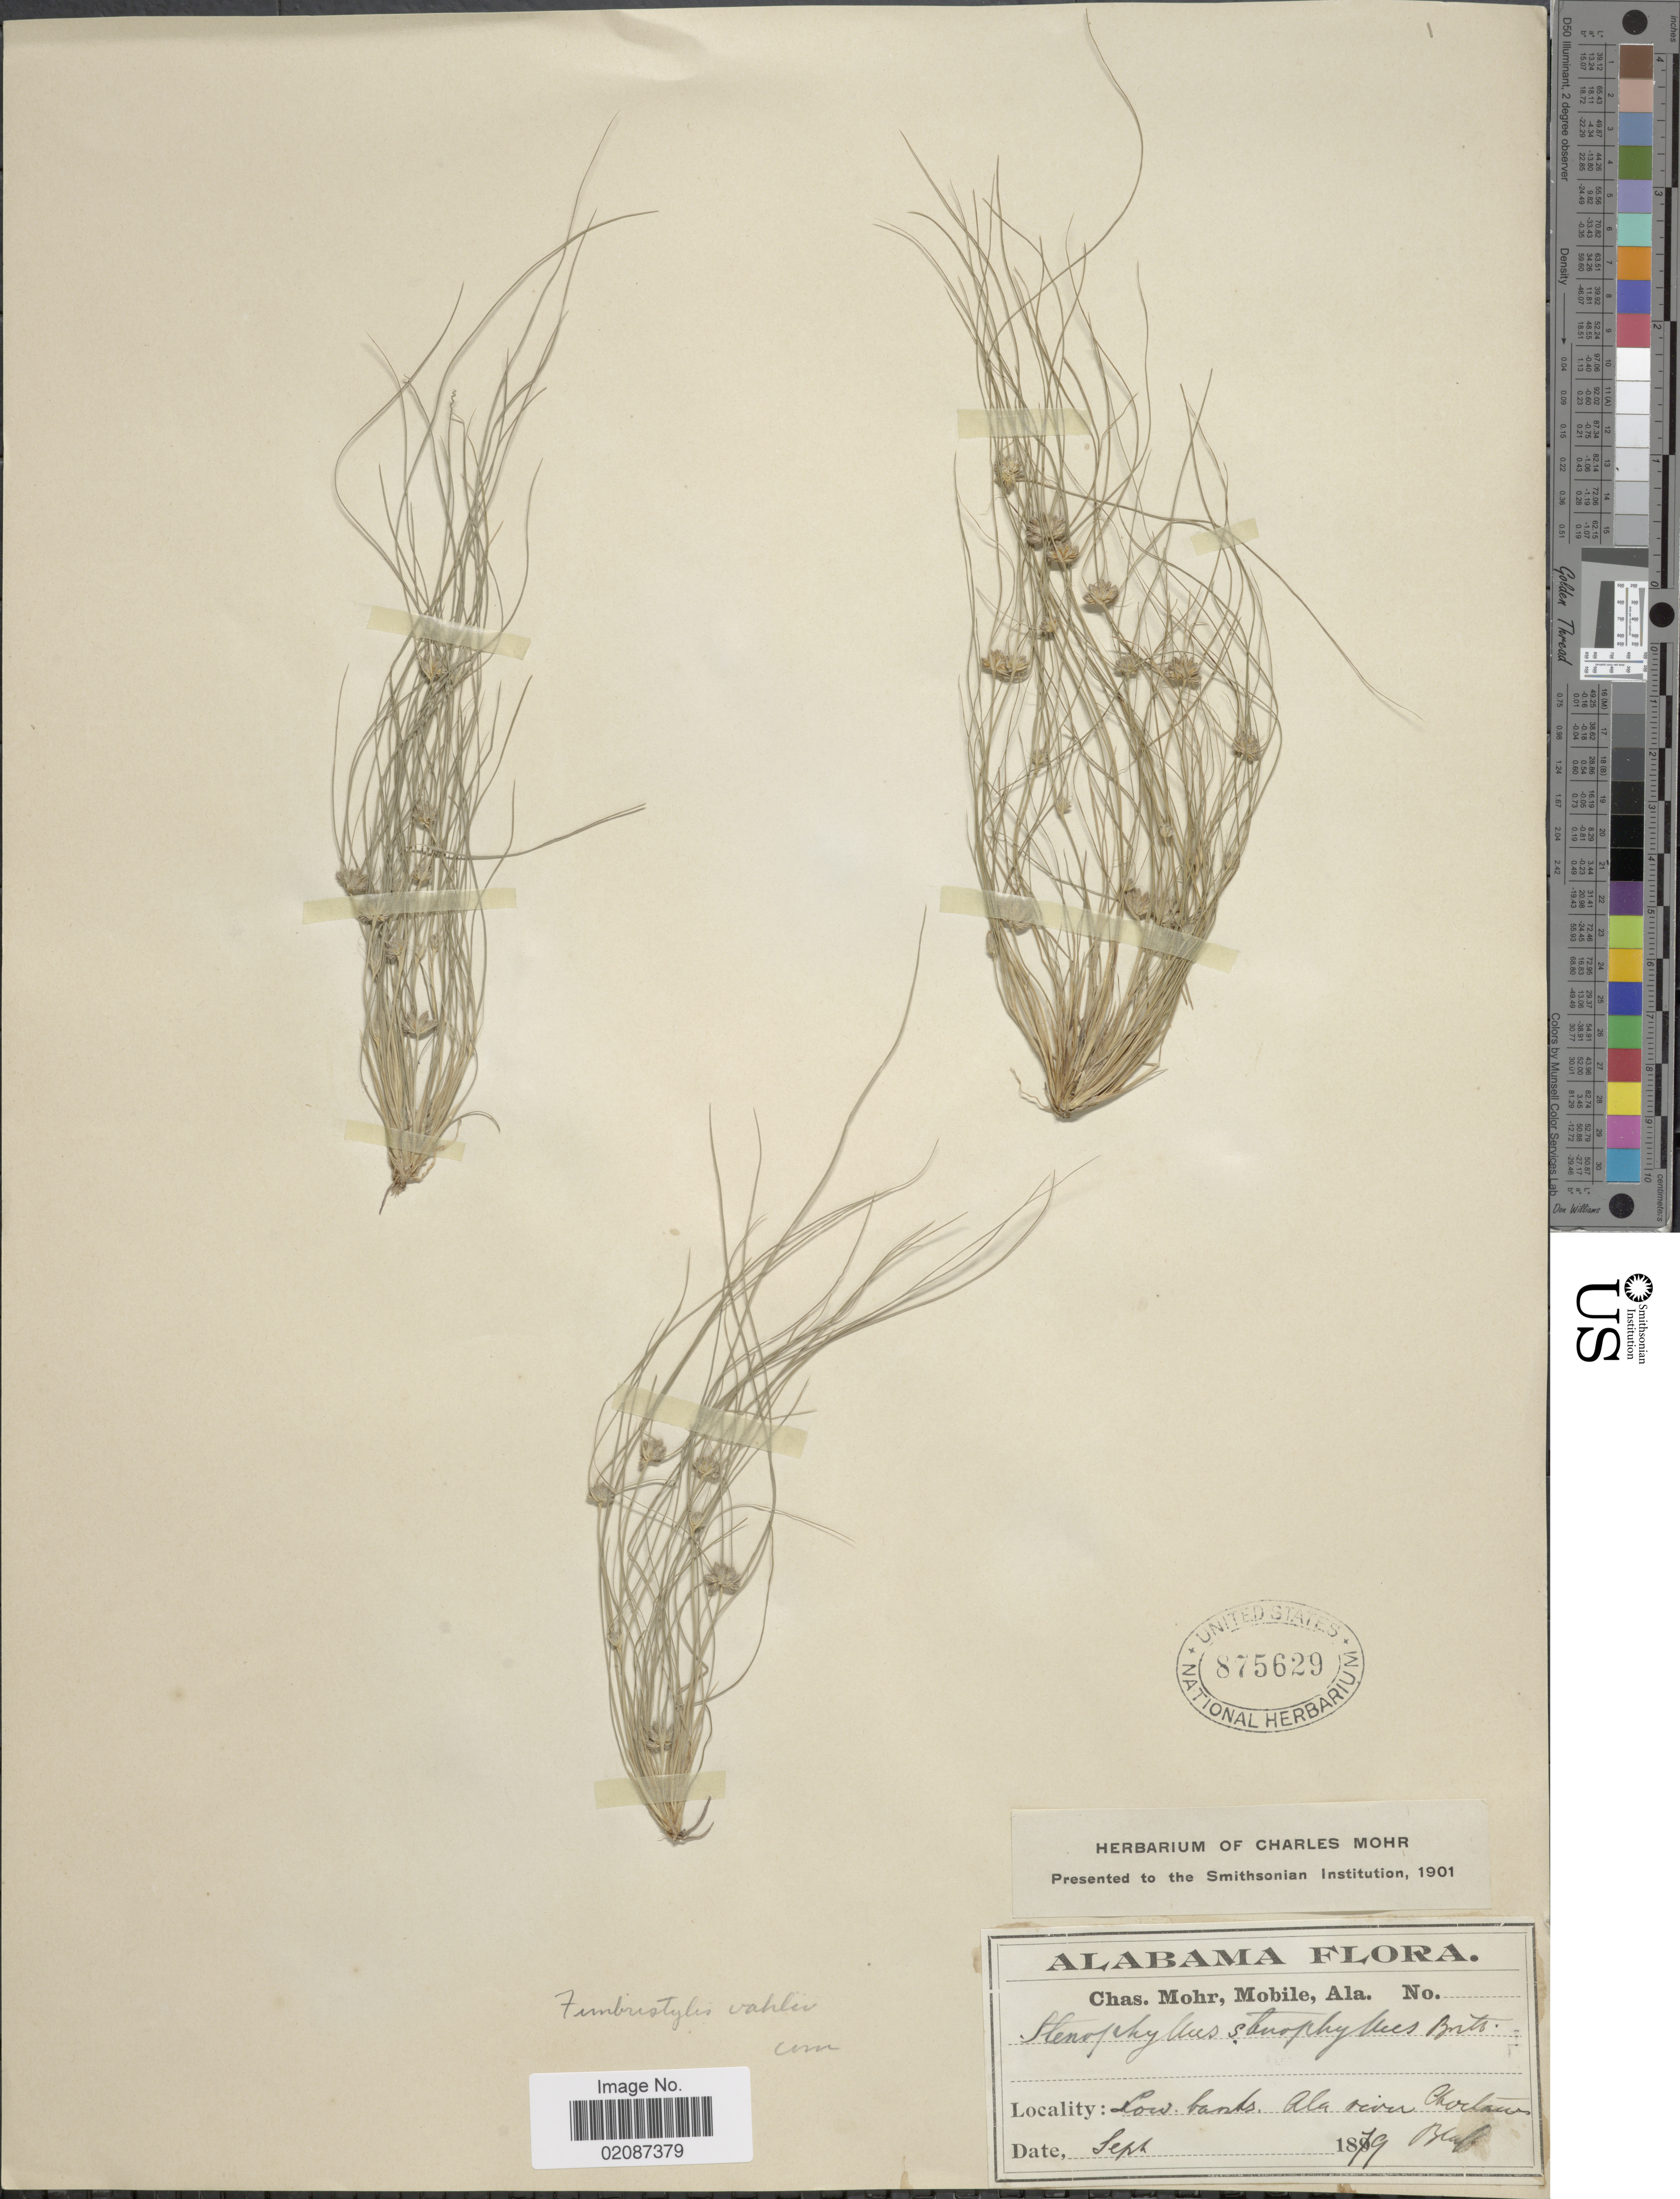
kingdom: Plantae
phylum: Tracheophyta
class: Liliopsida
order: Poales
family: Cyperaceae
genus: Fimbristylis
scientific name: Fimbristylis vahlii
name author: (Lam.) Link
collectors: C. T. Mohr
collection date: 1879-09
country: United States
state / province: Alabama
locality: Low banks. Ala River Choctaw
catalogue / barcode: US 875629